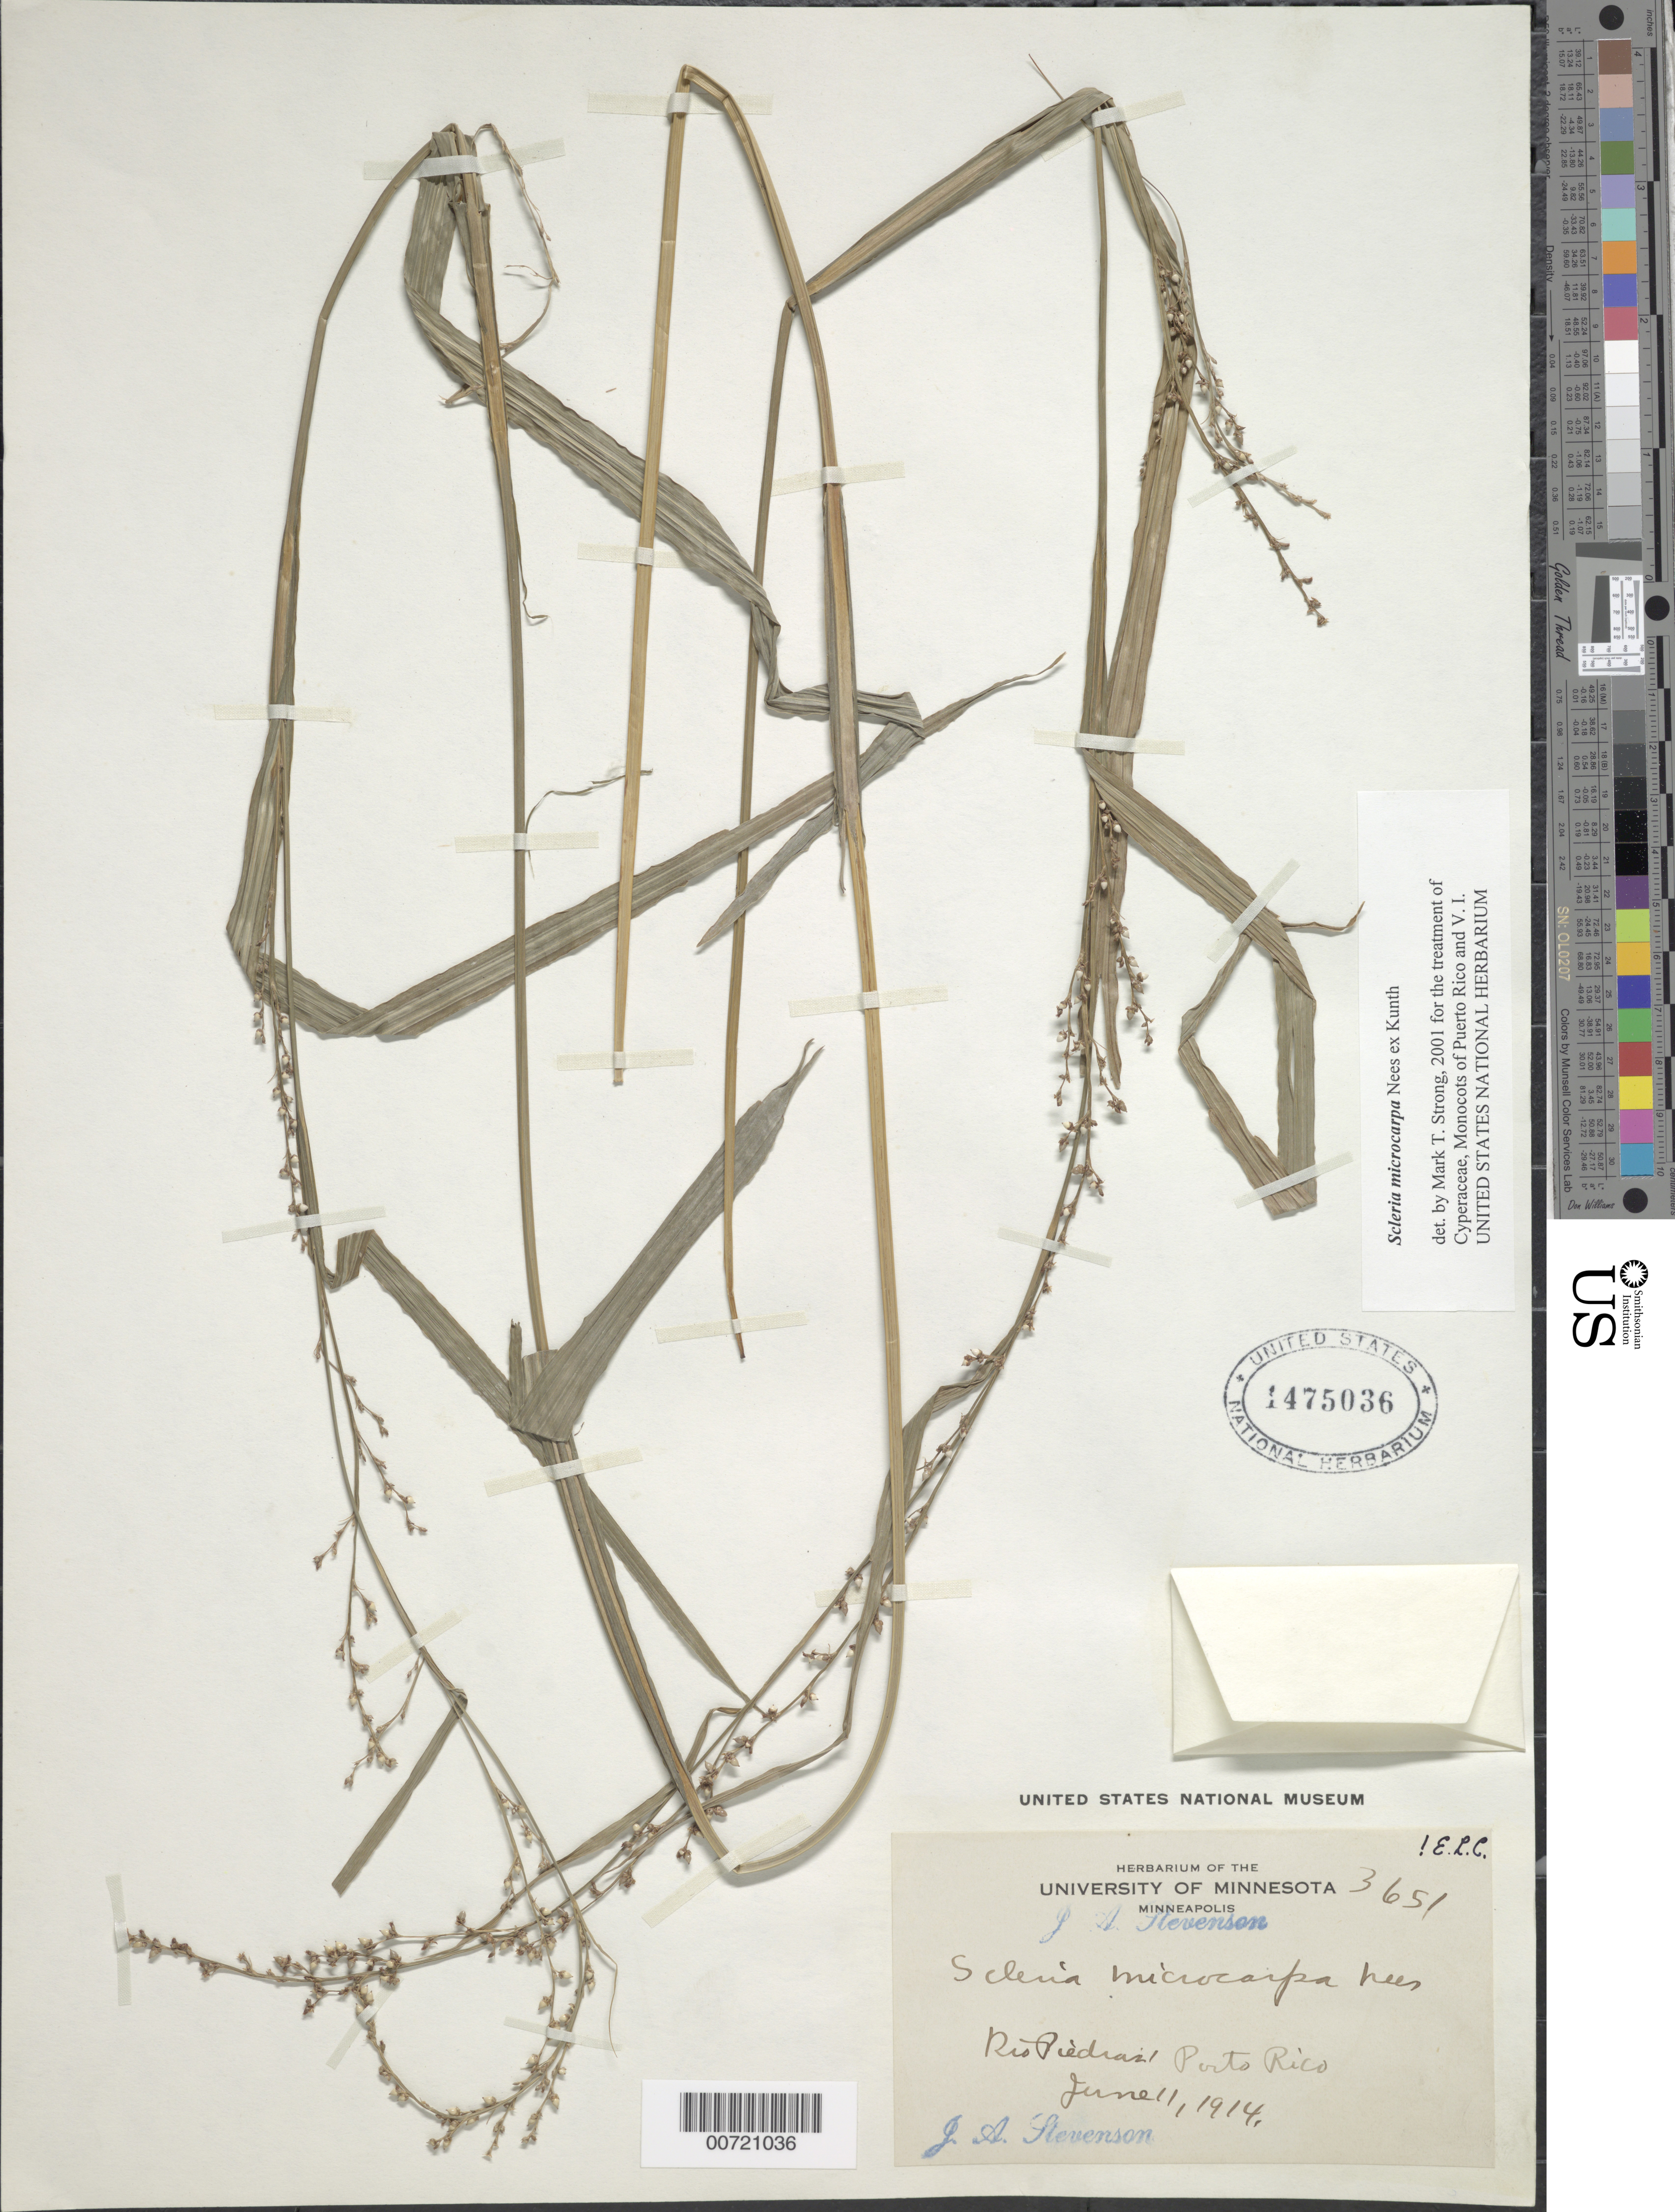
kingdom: Plantae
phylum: Tracheophyta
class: Liliopsida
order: Poales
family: Cyperaceae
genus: Scleria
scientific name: Scleria microcarpa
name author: Nees ex Kunth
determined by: Strong, M. T., (US), Smithsonian Institution - National Museum of Natural History (UNITED STATES)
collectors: J. Stevenson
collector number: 3651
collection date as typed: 11 Jun 1914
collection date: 1914-06-11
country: Puerto Rico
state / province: San Juan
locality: Rio Piedras.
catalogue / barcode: US 1475036